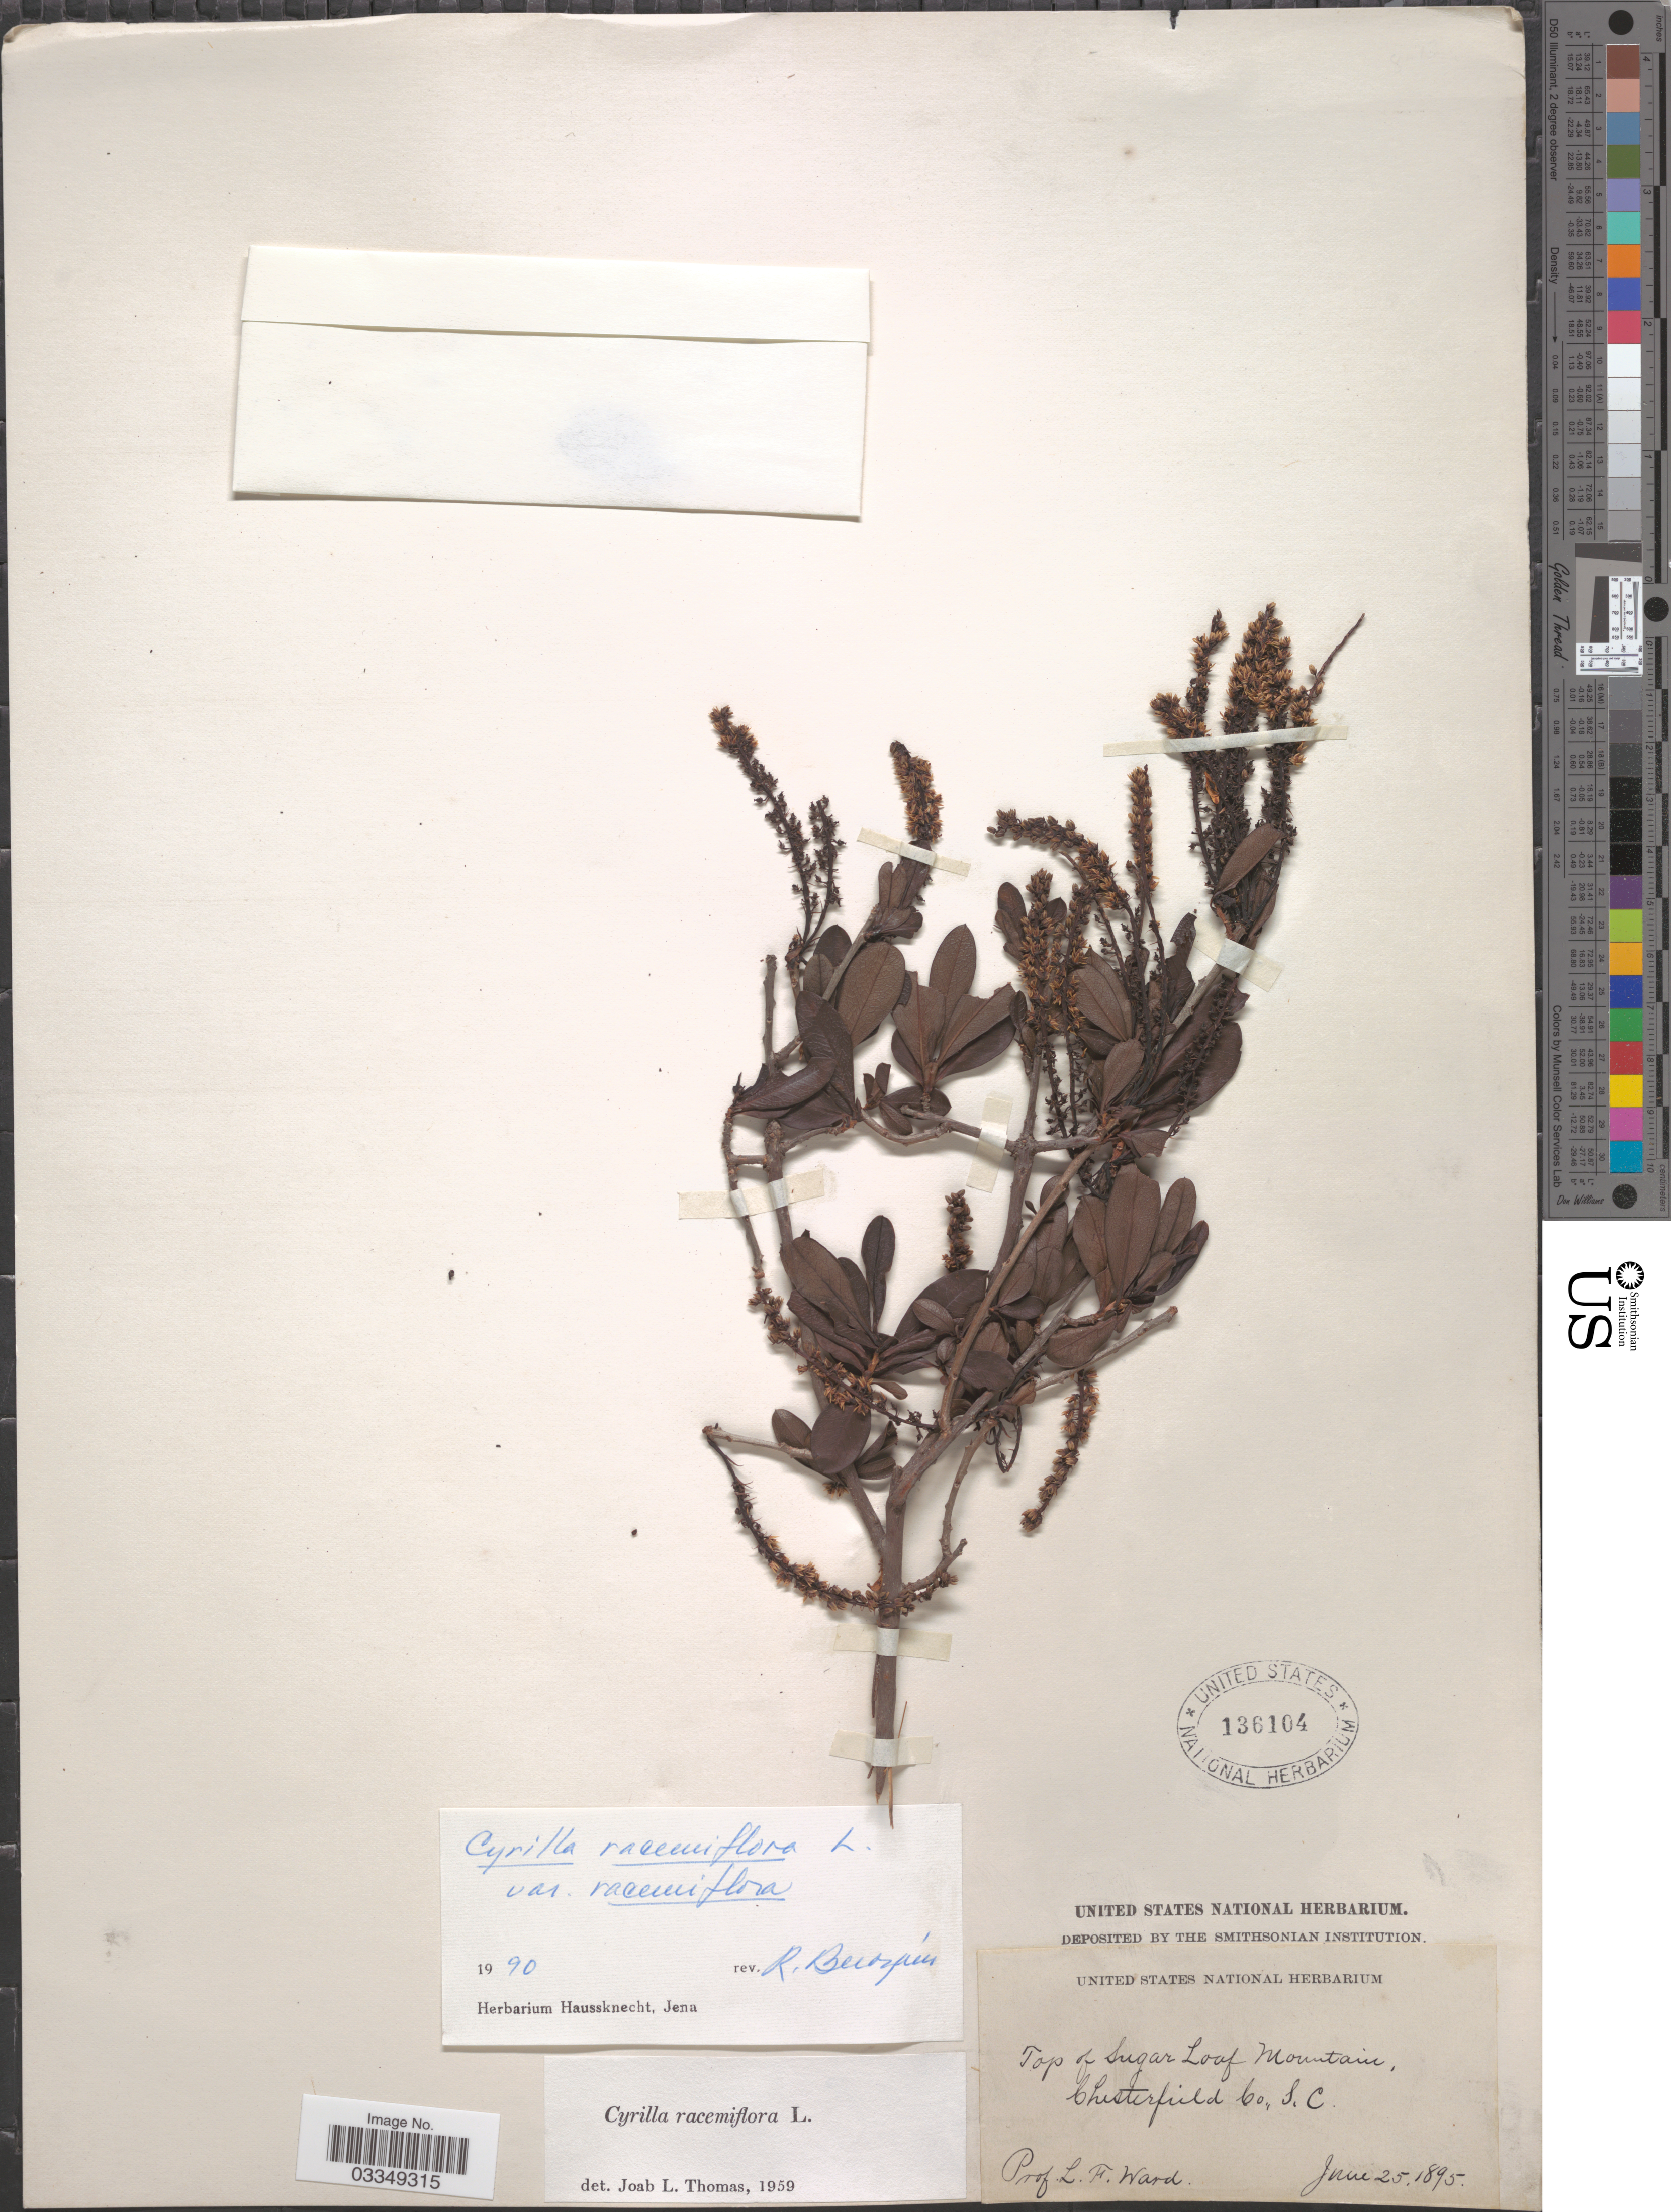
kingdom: Plantae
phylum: Tracheophyta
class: Magnoliopsida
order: Ericales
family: Cyrillaceae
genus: Cyrilla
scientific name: Cyrilla racemiflora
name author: L.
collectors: L. Ward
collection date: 1895-06-25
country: United States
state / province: South Carolina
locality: Top of Sugar Loaf Mountain, Chesterfield Co.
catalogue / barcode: US 136104